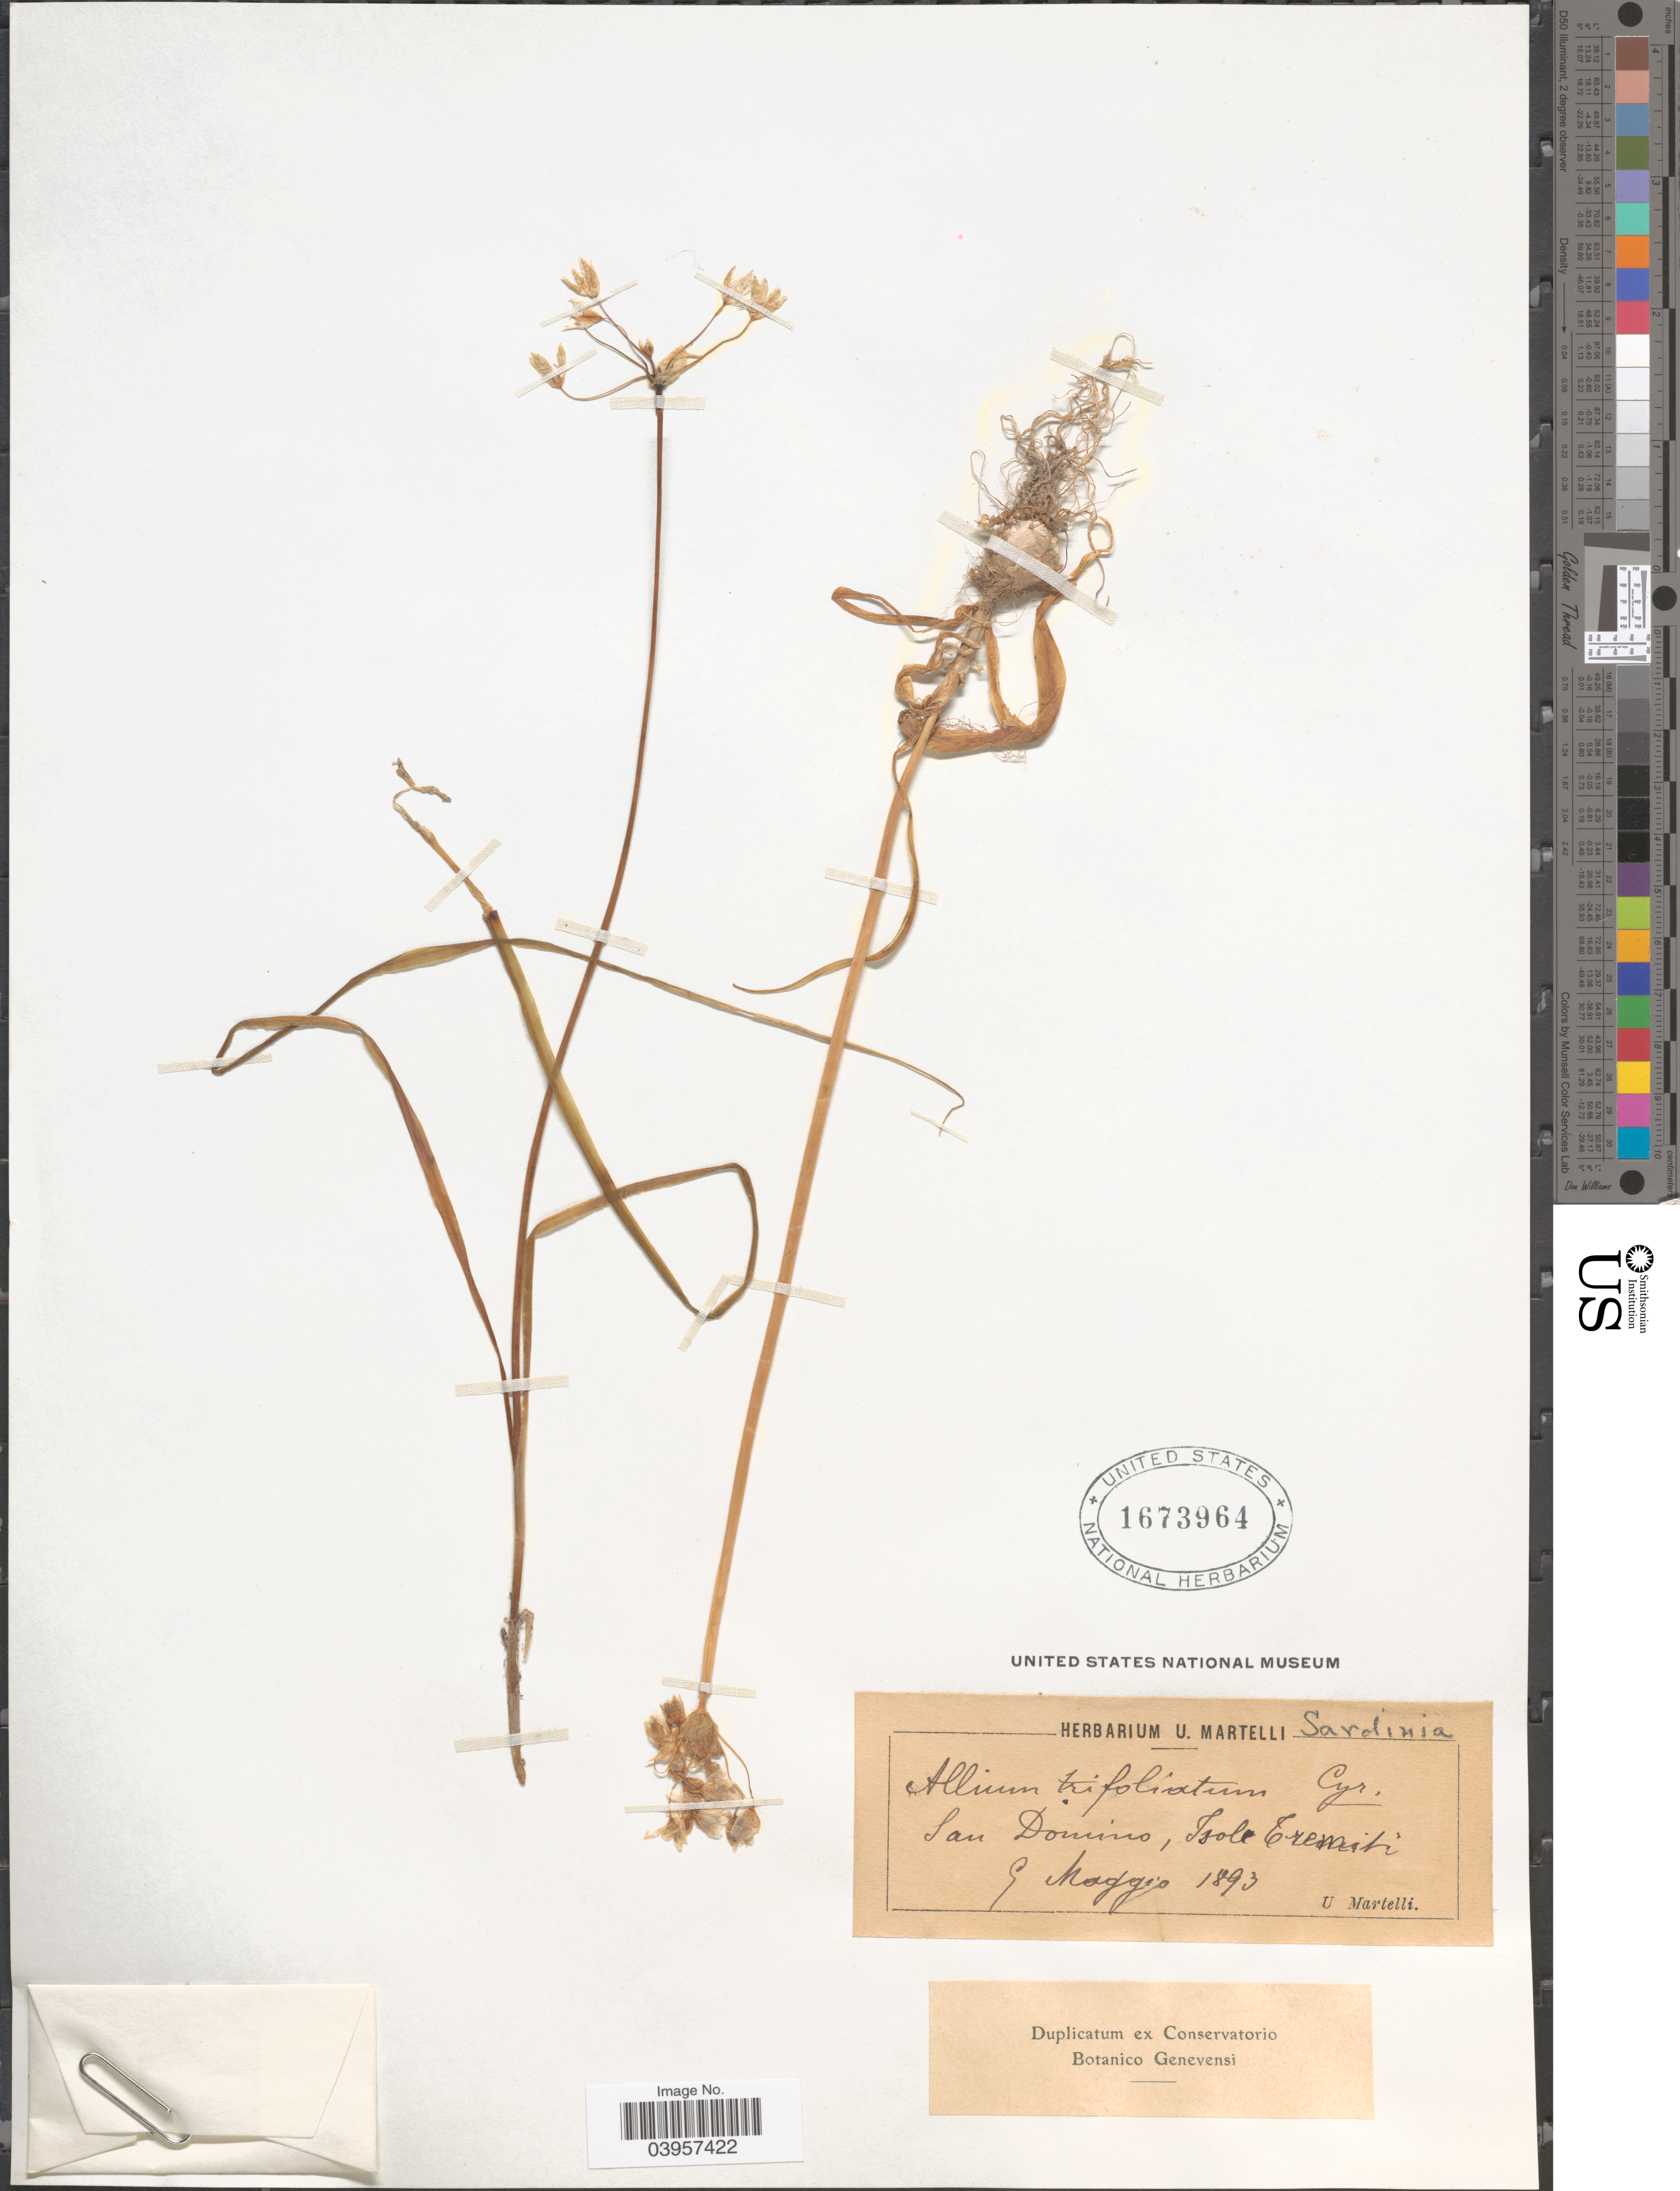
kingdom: Plantae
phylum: Tracheophyta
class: Liliopsida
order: Asparagales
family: Amaryllidaceae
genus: Allium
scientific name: Allium trifoliatum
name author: Cirillo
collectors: U. Martelli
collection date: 1893-03-05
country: Italy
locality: Sardinia. San Domino, Isole Tremiti.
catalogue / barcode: US 1673964